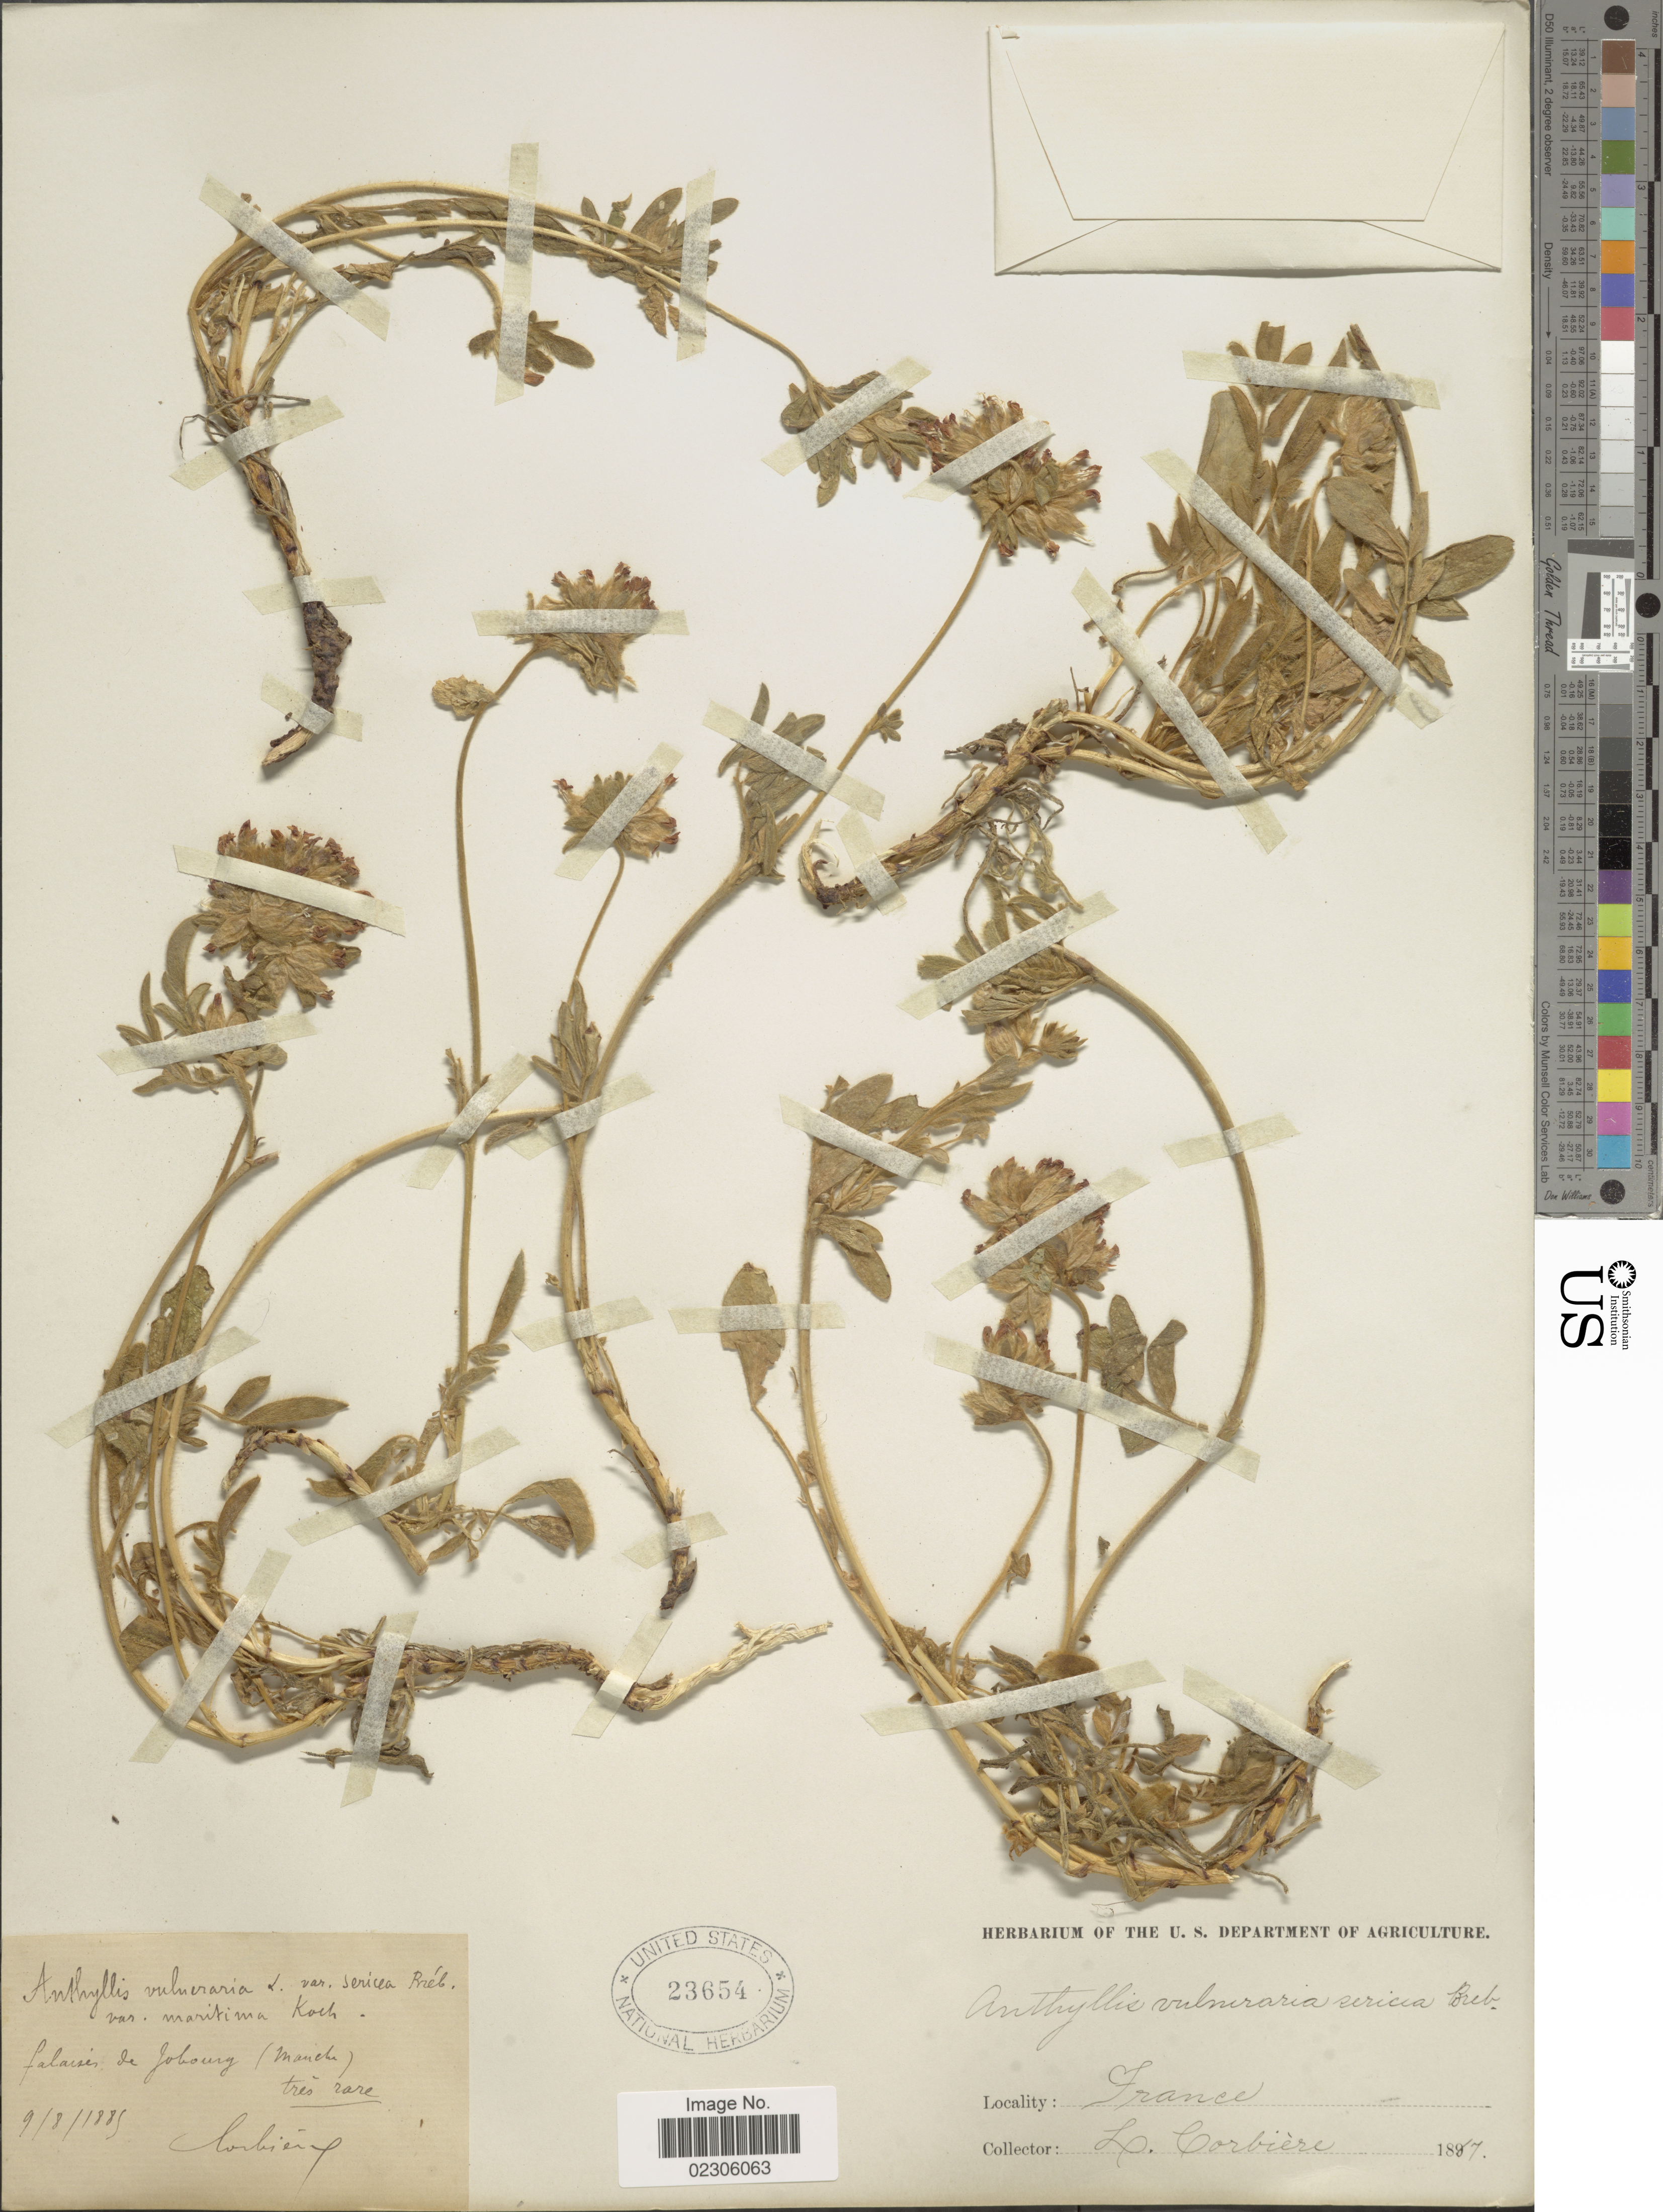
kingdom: Plantae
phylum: Tracheophyta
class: Magnoliopsida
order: Fabales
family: Fabaceae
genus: Anthyllis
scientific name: Anthyllis vulneraria subsp. maritima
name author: (Schweigg. ex Lange) Corb.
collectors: L. Corbière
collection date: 1885-08-09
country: France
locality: Falaises de Joboury (Mancha)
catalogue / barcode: US 23654